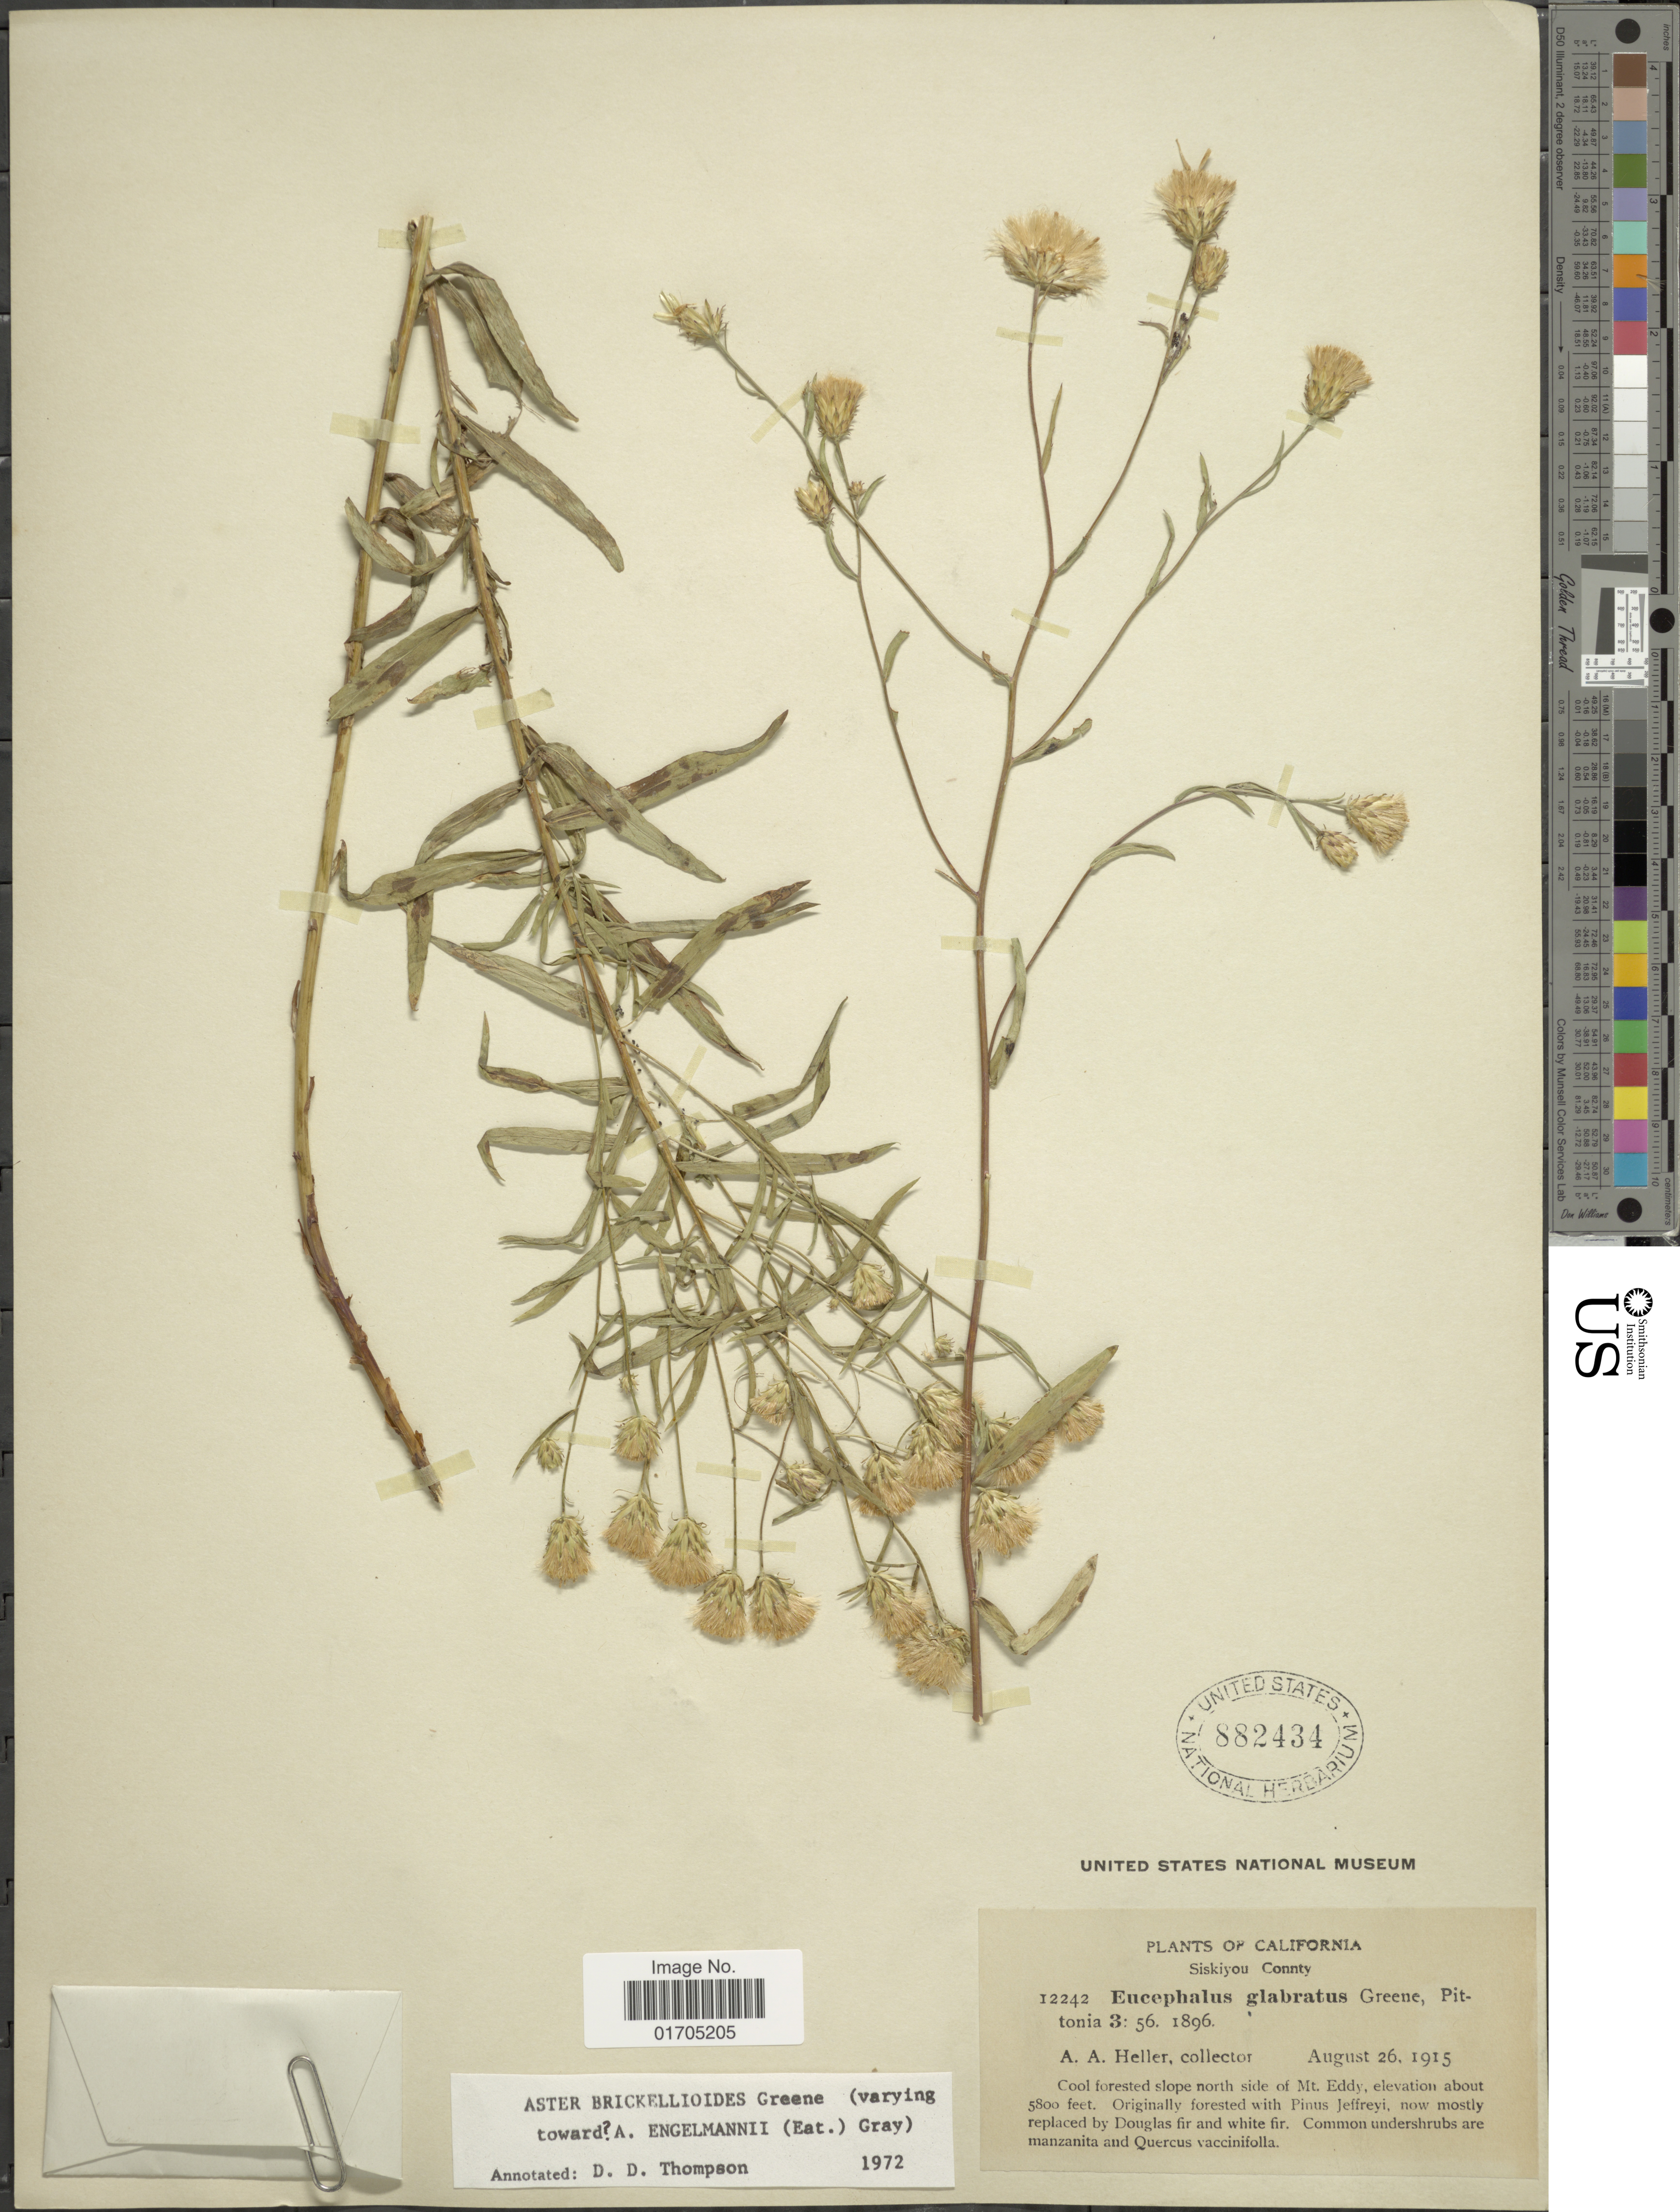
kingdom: Plantae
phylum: Tracheophyta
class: Magnoliopsida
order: Asterales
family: Asteraceae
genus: Eucephalus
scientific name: Eucephalus brickellioides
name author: G.L. Nesom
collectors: A. A. Heller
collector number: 12242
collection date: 1915-08-26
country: United States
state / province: California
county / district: Siskiyou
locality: Siskiyou County, Cool forested slope north side of Mt. Eddy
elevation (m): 1768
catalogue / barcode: US 882434